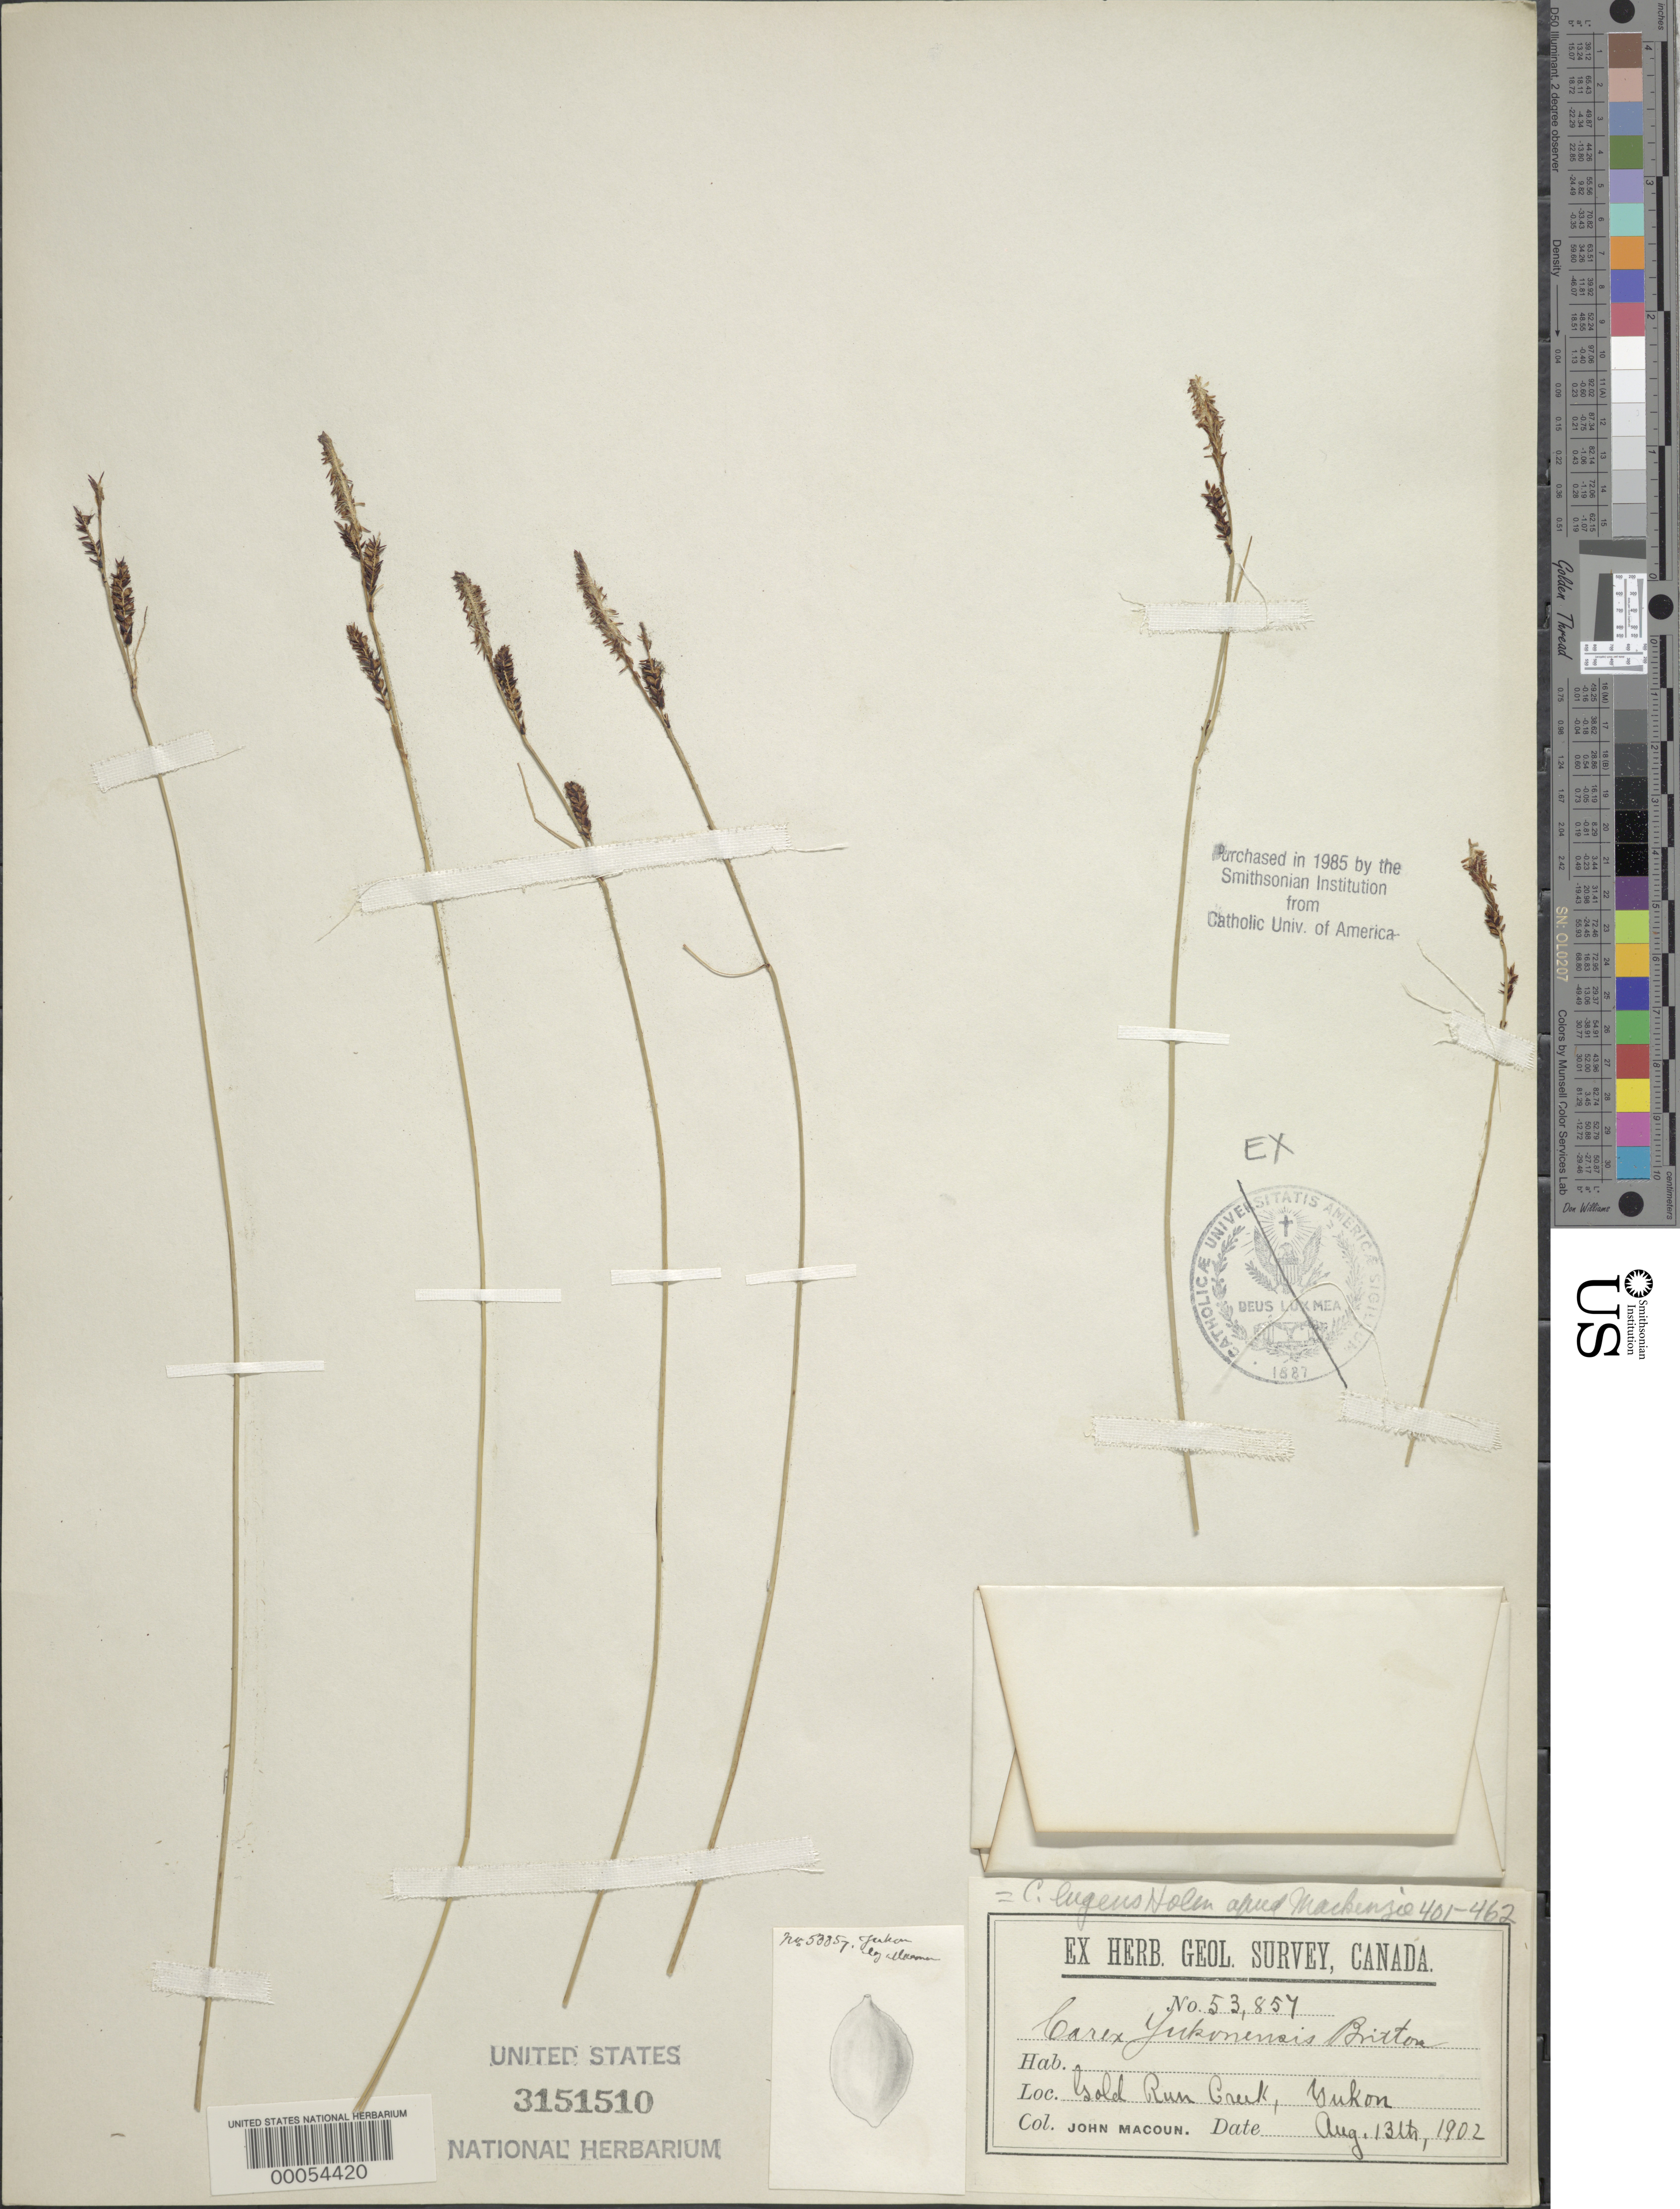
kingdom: Plantae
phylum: Tracheophyta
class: Liliopsida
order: Poales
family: Cyperaceae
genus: Carex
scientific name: Carex bigelowii subsp. lugens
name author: (Holm) T.V. Egorova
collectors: J. Macoun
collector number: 53857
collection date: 1902-08-13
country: Canada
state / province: Yukon Territory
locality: Gold Run Creek, Yukon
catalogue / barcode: US 3151510